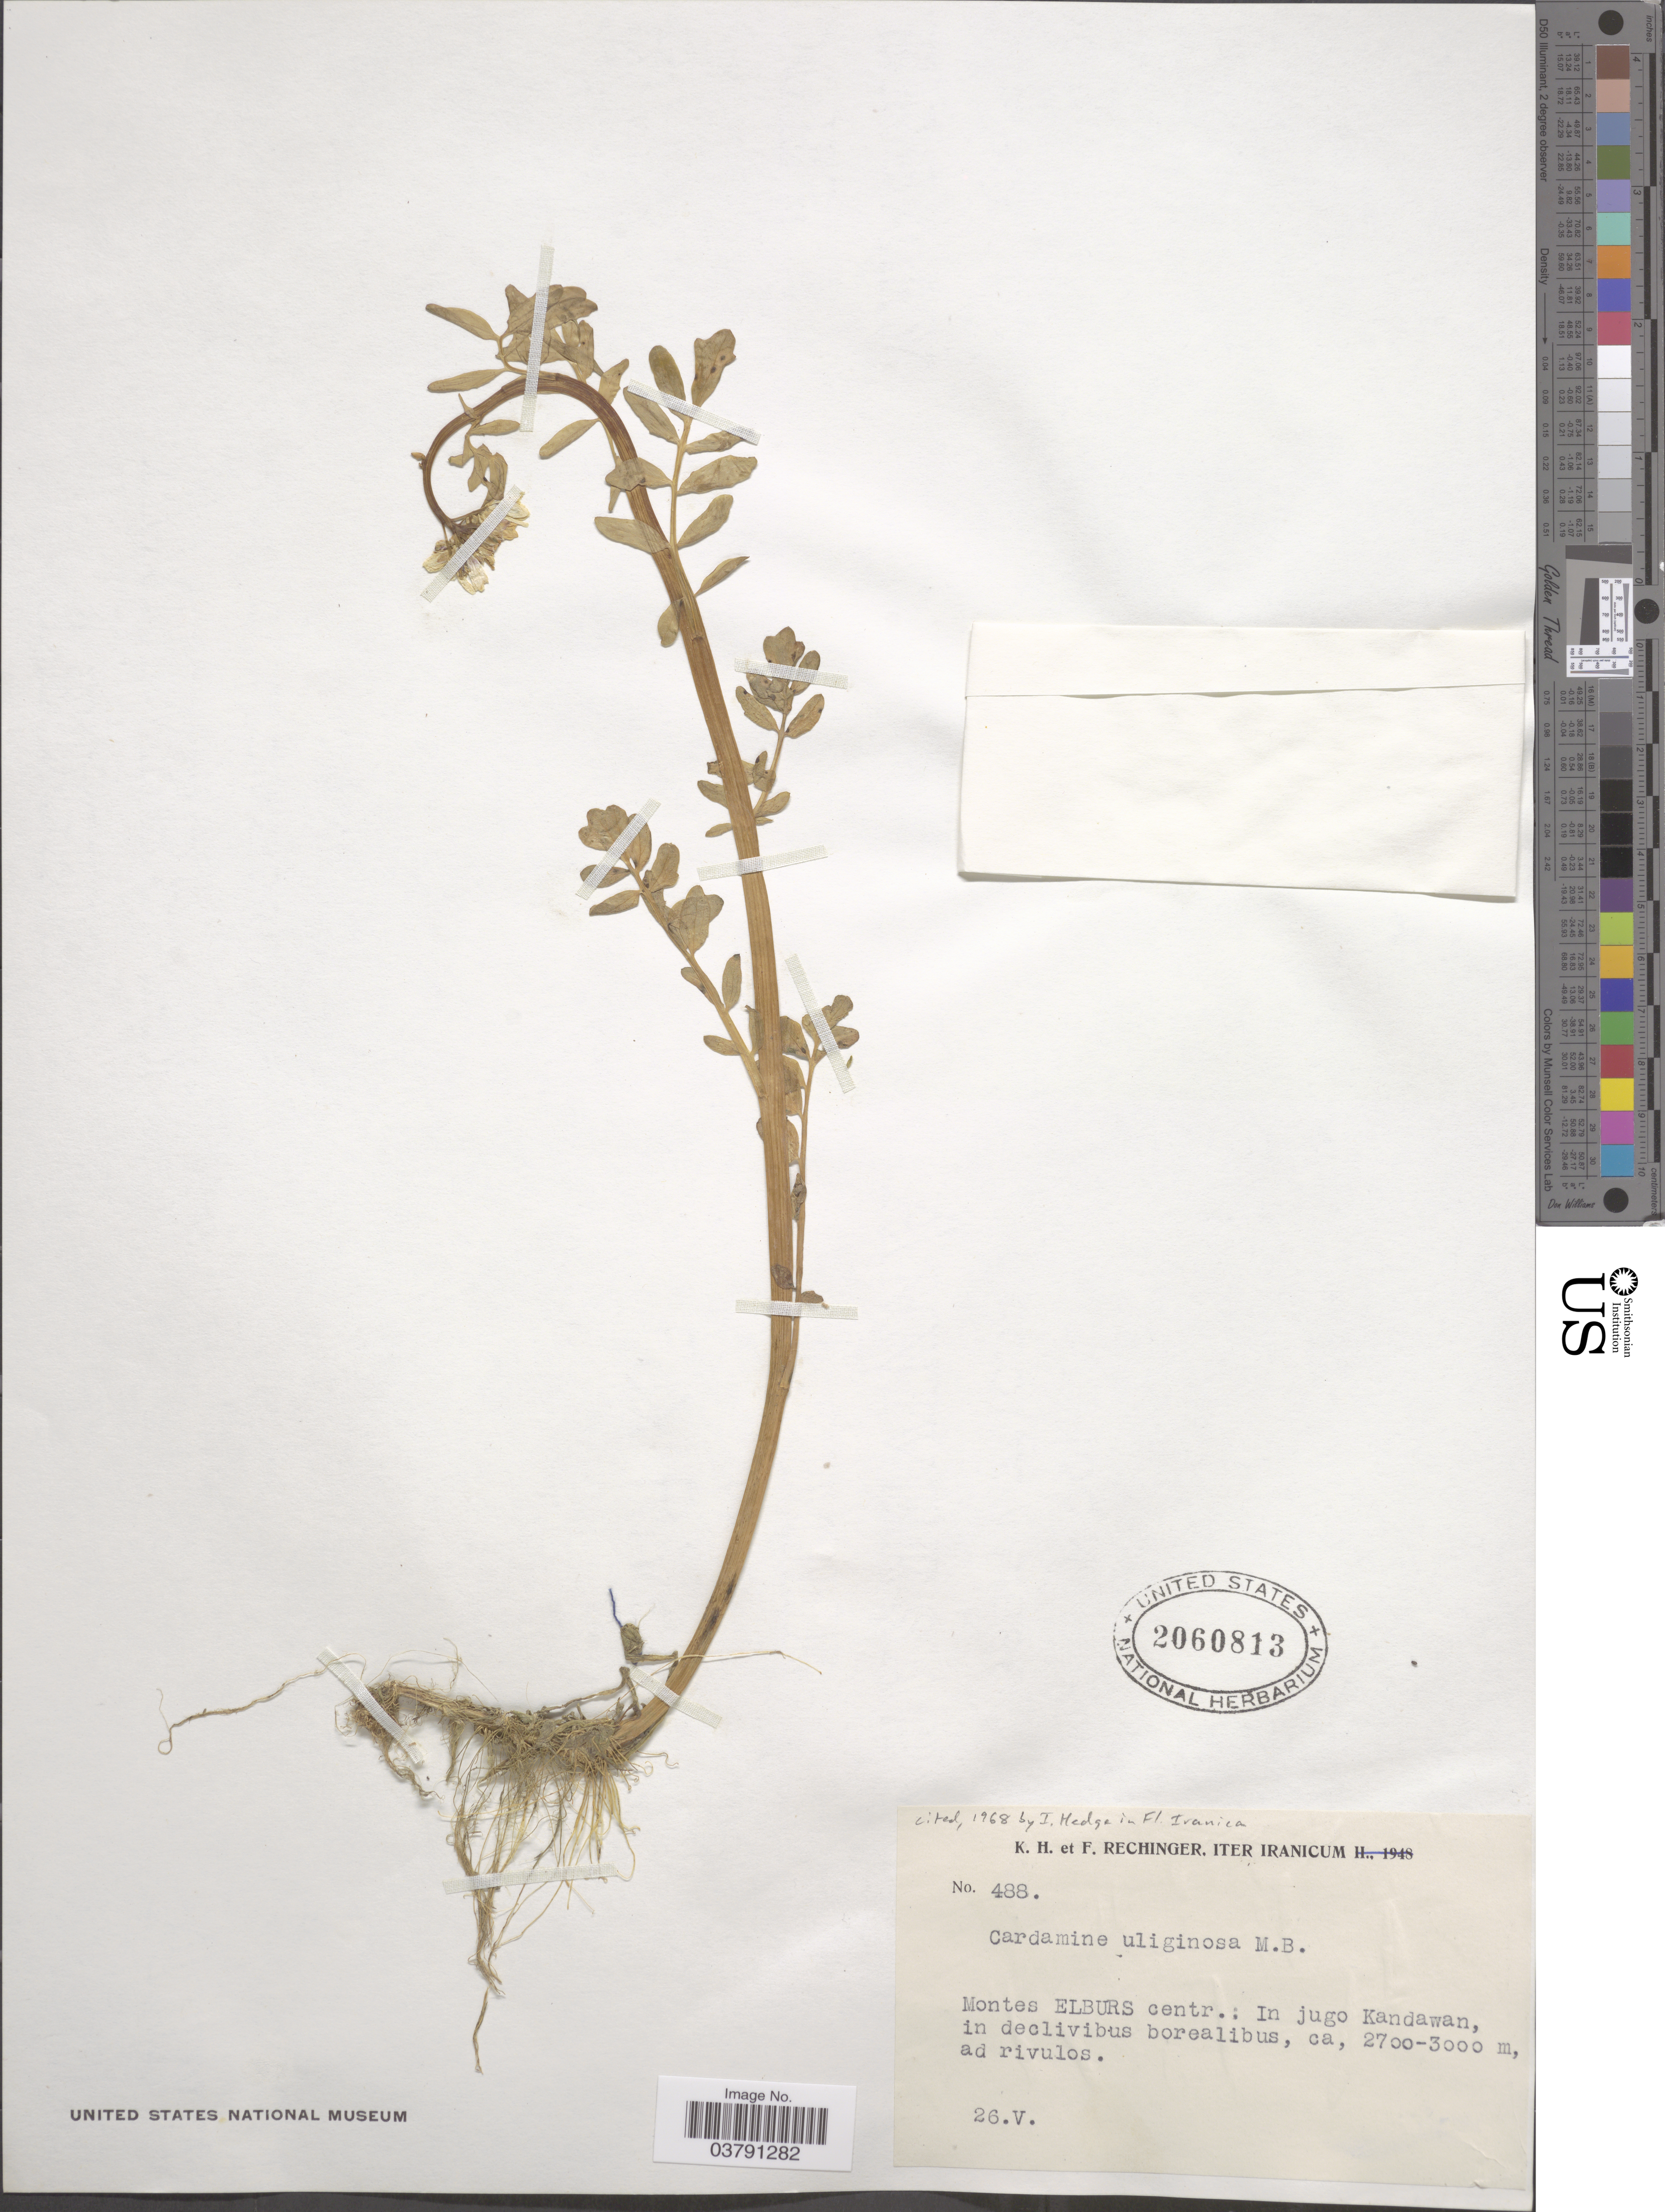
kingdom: Plantae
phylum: Tracheophyta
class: Magnoliopsida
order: Brassicales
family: Brassicaceae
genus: Cardamine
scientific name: Cardamine uliginosa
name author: M. Bieb.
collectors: K. H. Rechinger & F. Rechinger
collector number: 488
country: Iran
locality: Iter Iranicum. Montes Elburs centr.: In jugo Kandawan, in declivibus borealibus, ca, ad rivulos.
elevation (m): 2700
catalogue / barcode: US 2060813